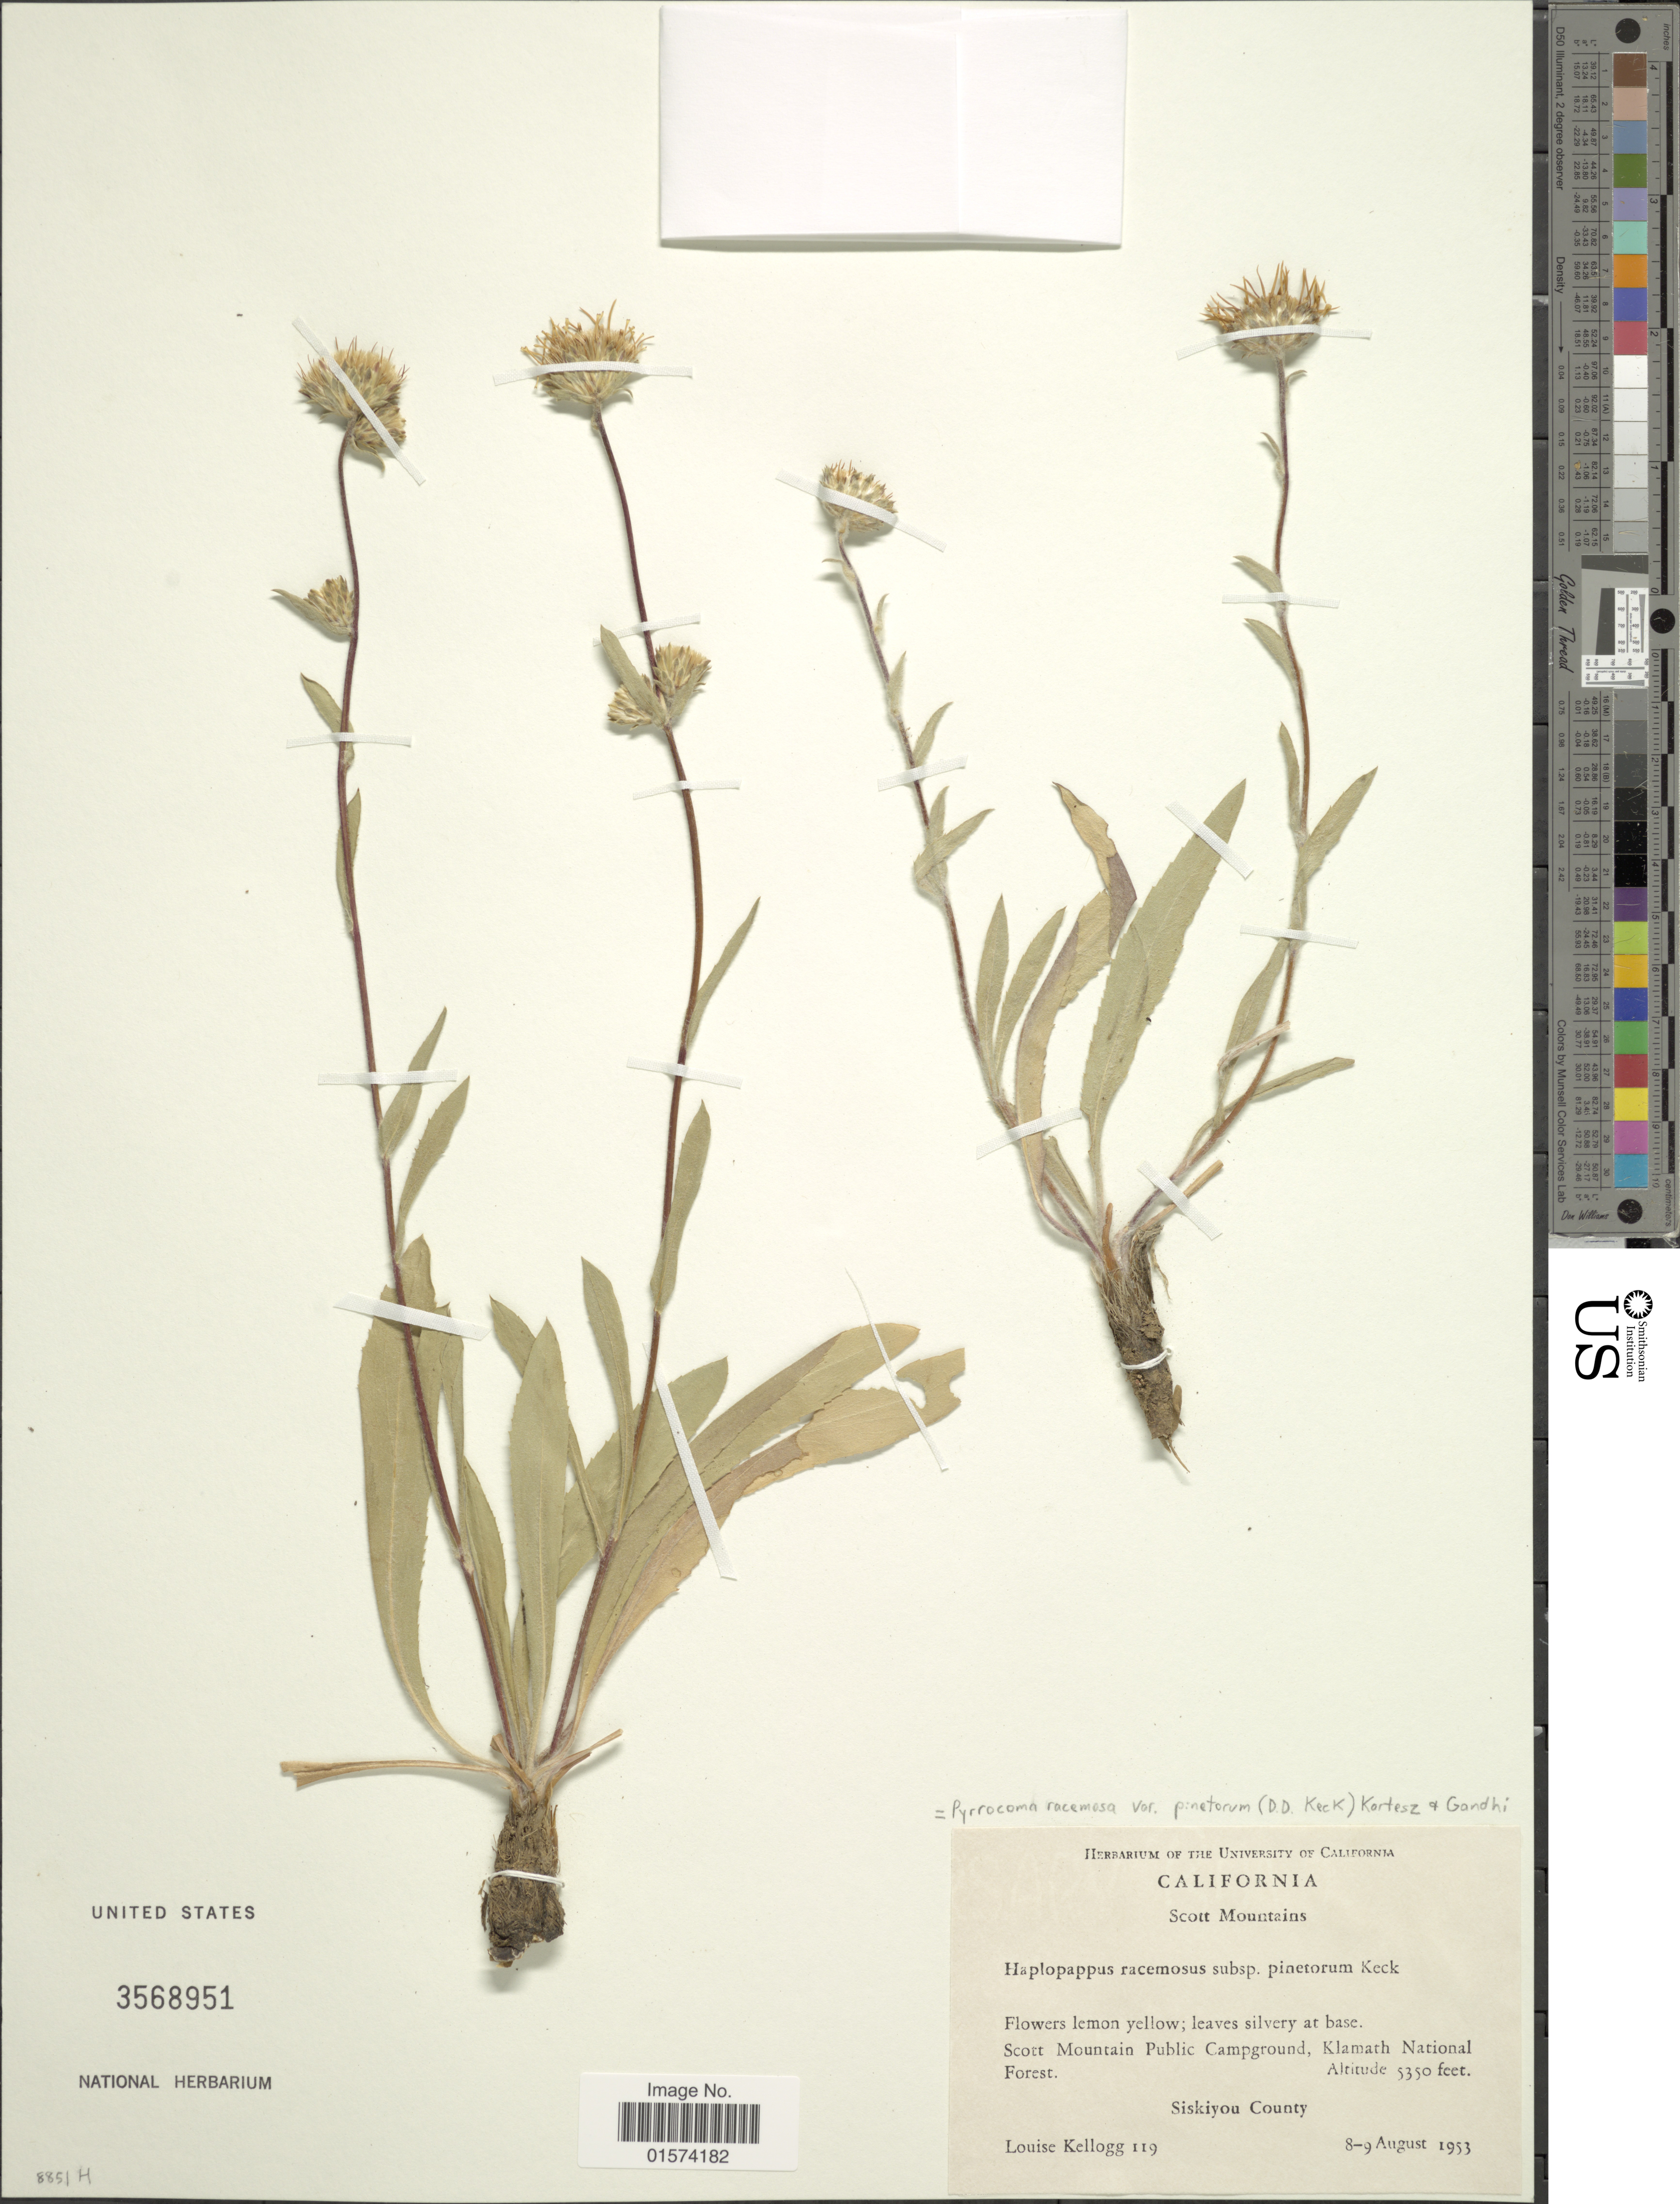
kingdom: Plantae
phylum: Tracheophyta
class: Magnoliopsida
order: Asterales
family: Asteraceae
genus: Pyrrocoma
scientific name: Pyrrocoma racemosa var. pinetorum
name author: (D.D. Keck) Mayes ex Kartesz & Gandhi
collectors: L. Kellogg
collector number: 119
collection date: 1953-08-08/1953-08-09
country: United States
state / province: California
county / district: Siskiyou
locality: Scott Mountains, Scott Mountain Public Campground, Klammath National Forest, Siskiyou County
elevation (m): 1631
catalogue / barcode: US 3568951